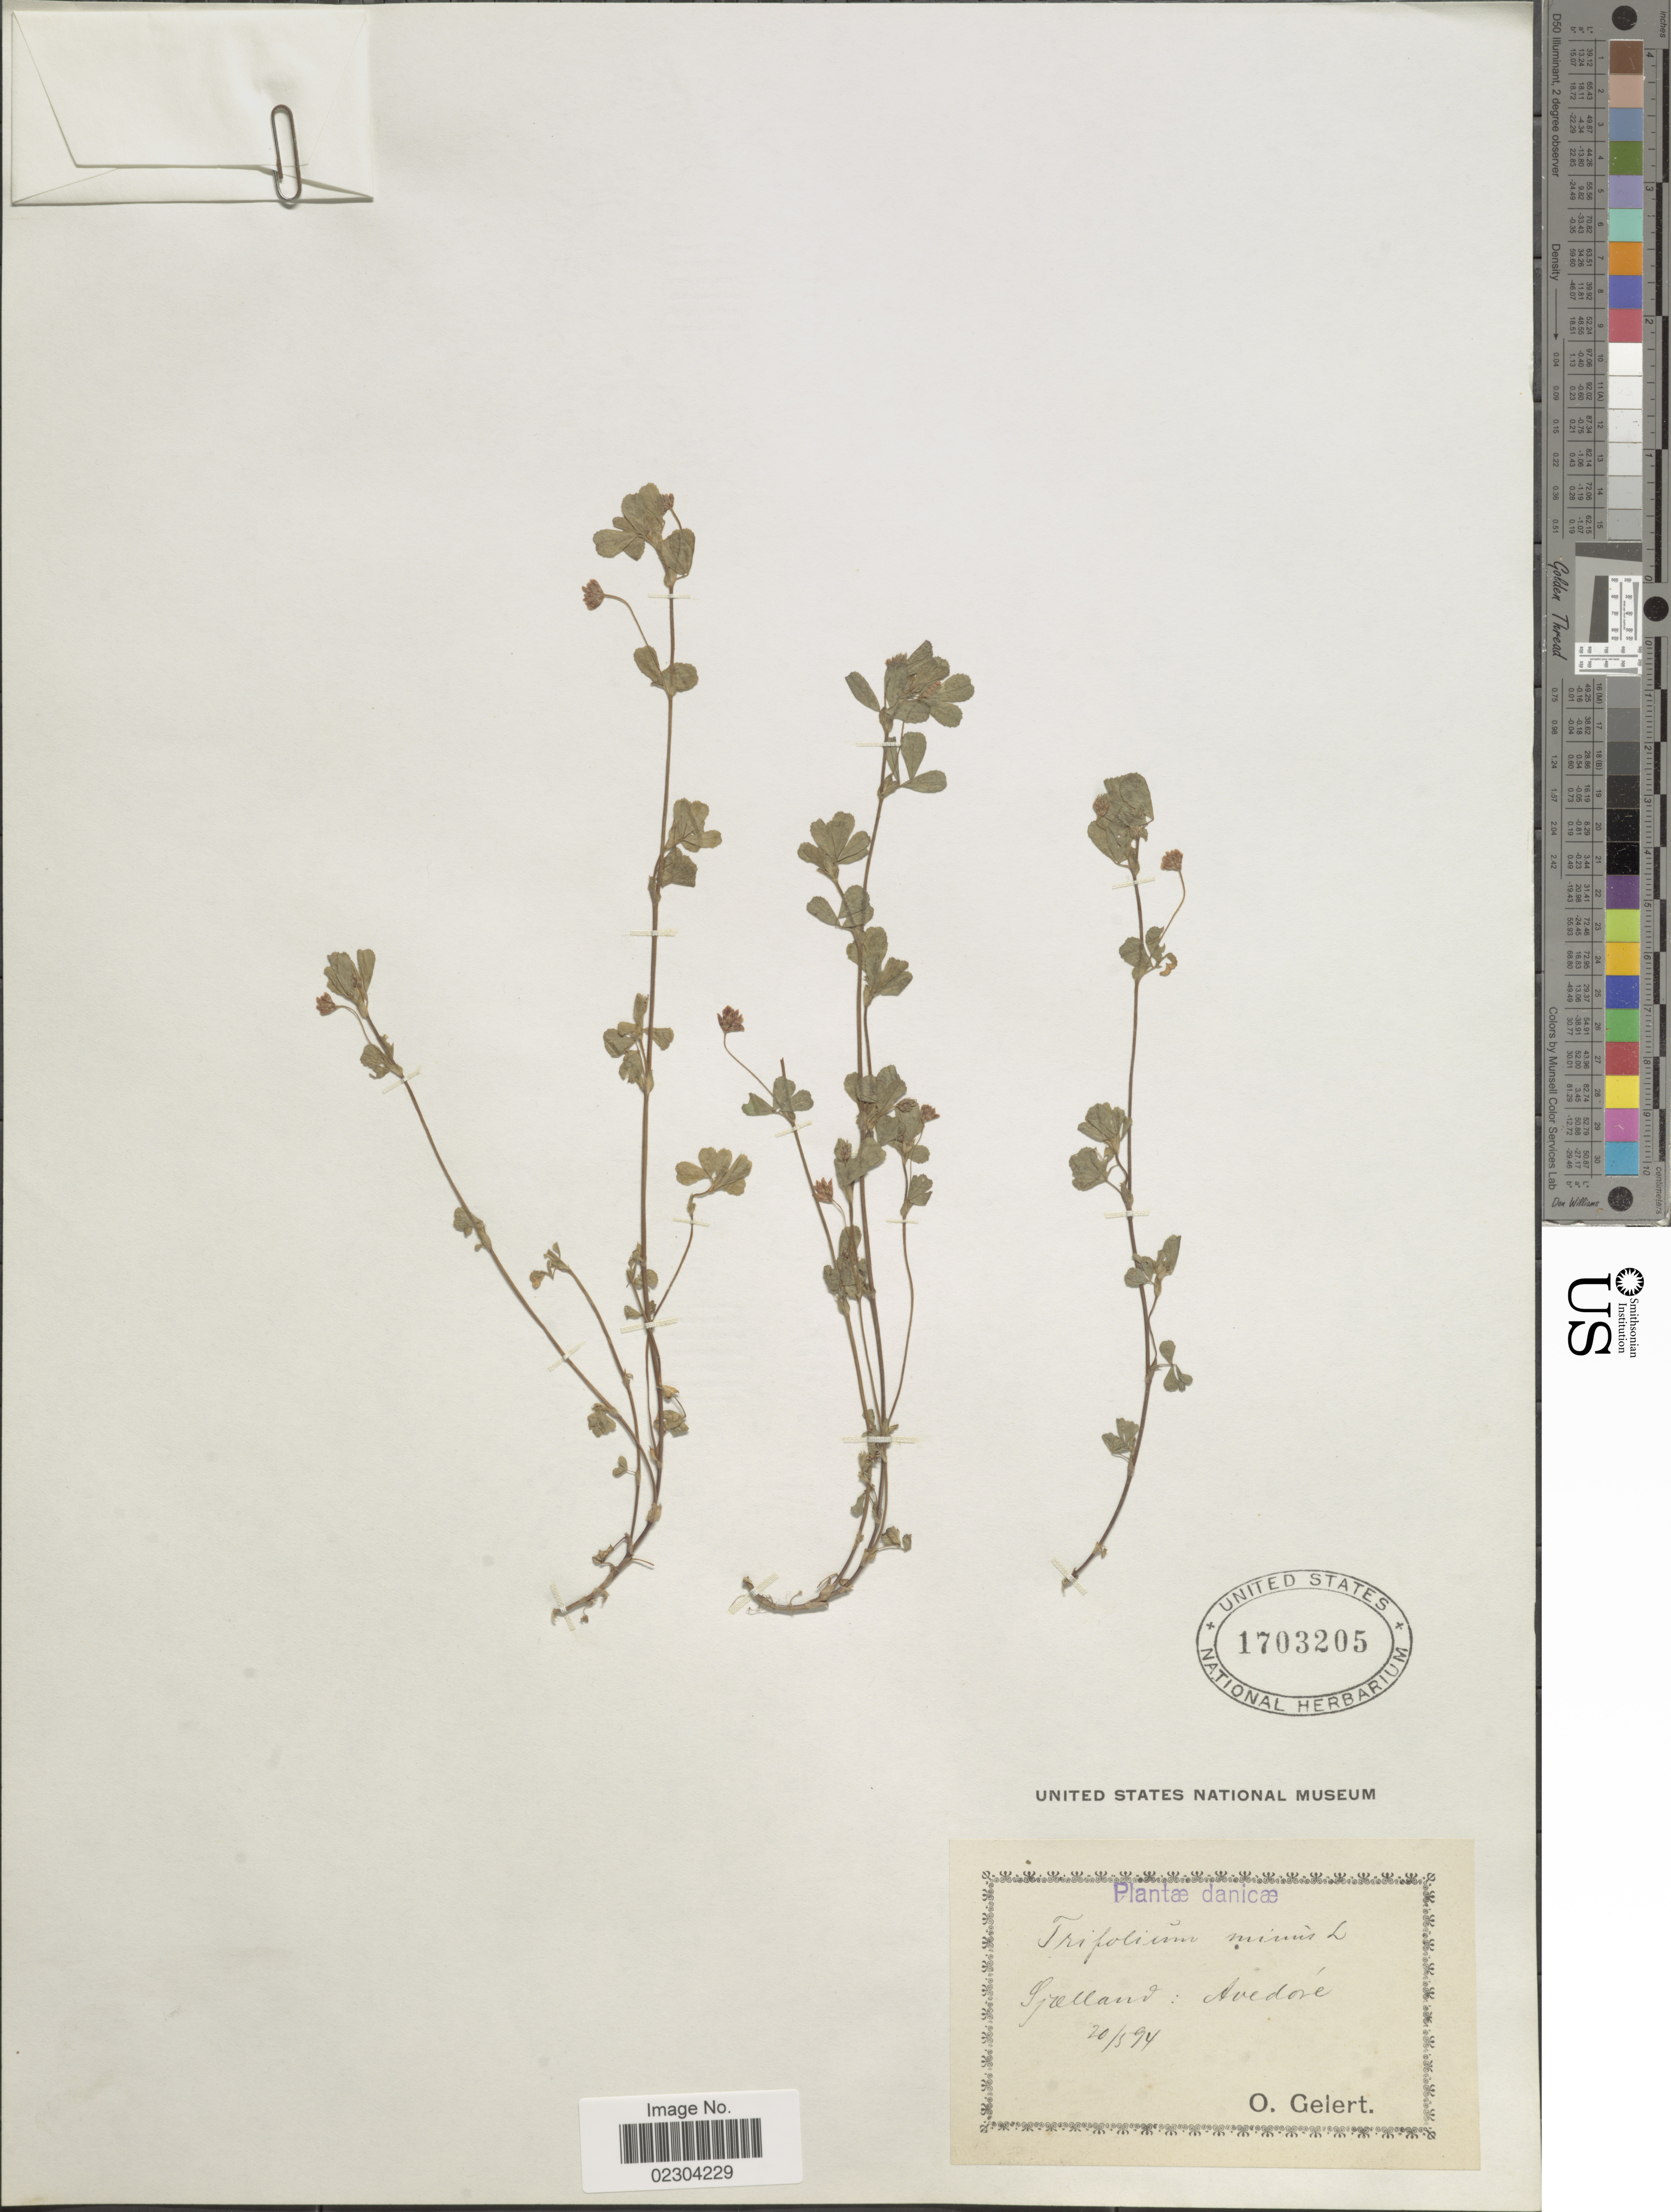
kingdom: Plantae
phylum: Tracheophyta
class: Magnoliopsida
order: Fabales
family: Fabaceae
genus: Trifolium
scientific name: Trifolium minus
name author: Sm.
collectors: O. Gelert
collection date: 1894-05-20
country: Denmark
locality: Sjelland: Avedore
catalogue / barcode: US 1703205